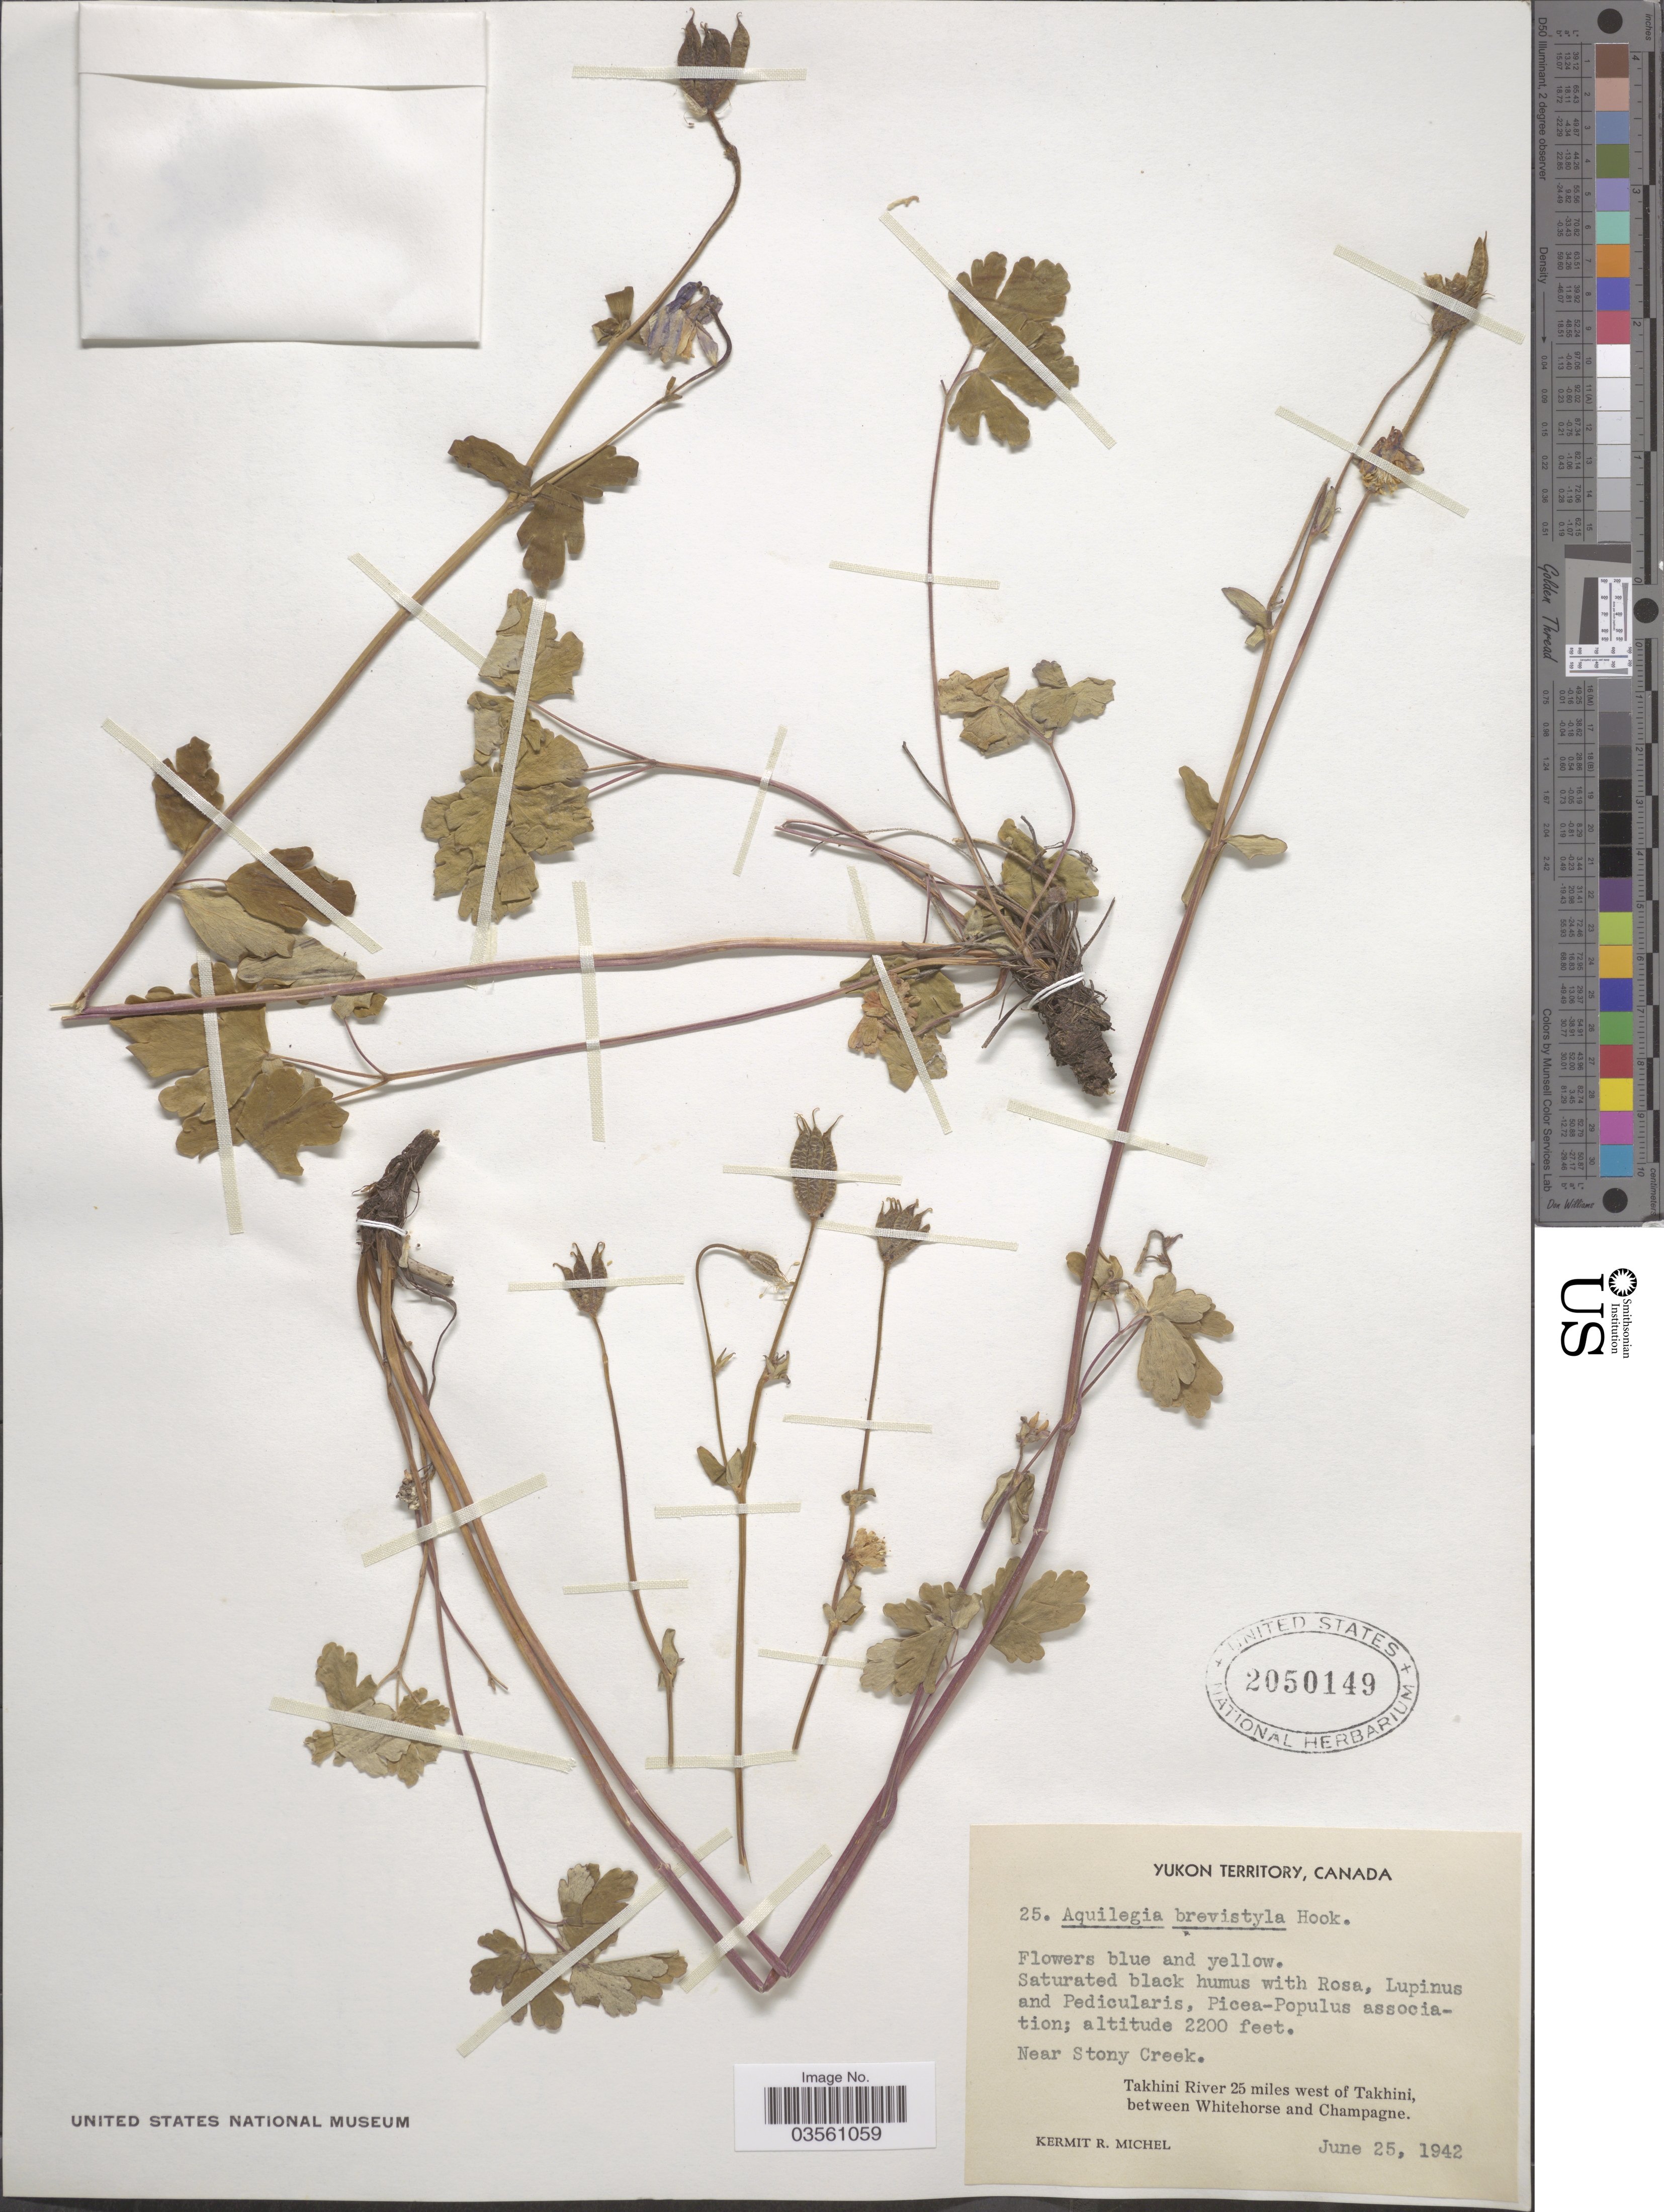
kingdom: Plantae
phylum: Tracheophyta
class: Magnoliopsida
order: Ranunculales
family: Ranunculaceae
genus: Aquilegia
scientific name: Aquilegia brevistyla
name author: Hook.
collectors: K. Michel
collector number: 25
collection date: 1942-06-25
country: Canada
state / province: Yukon Territory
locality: Near Stony Creek. Takhini River 25 miles west of Takhini, between Whitehorse and Champagne.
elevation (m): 671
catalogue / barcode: US 2050149